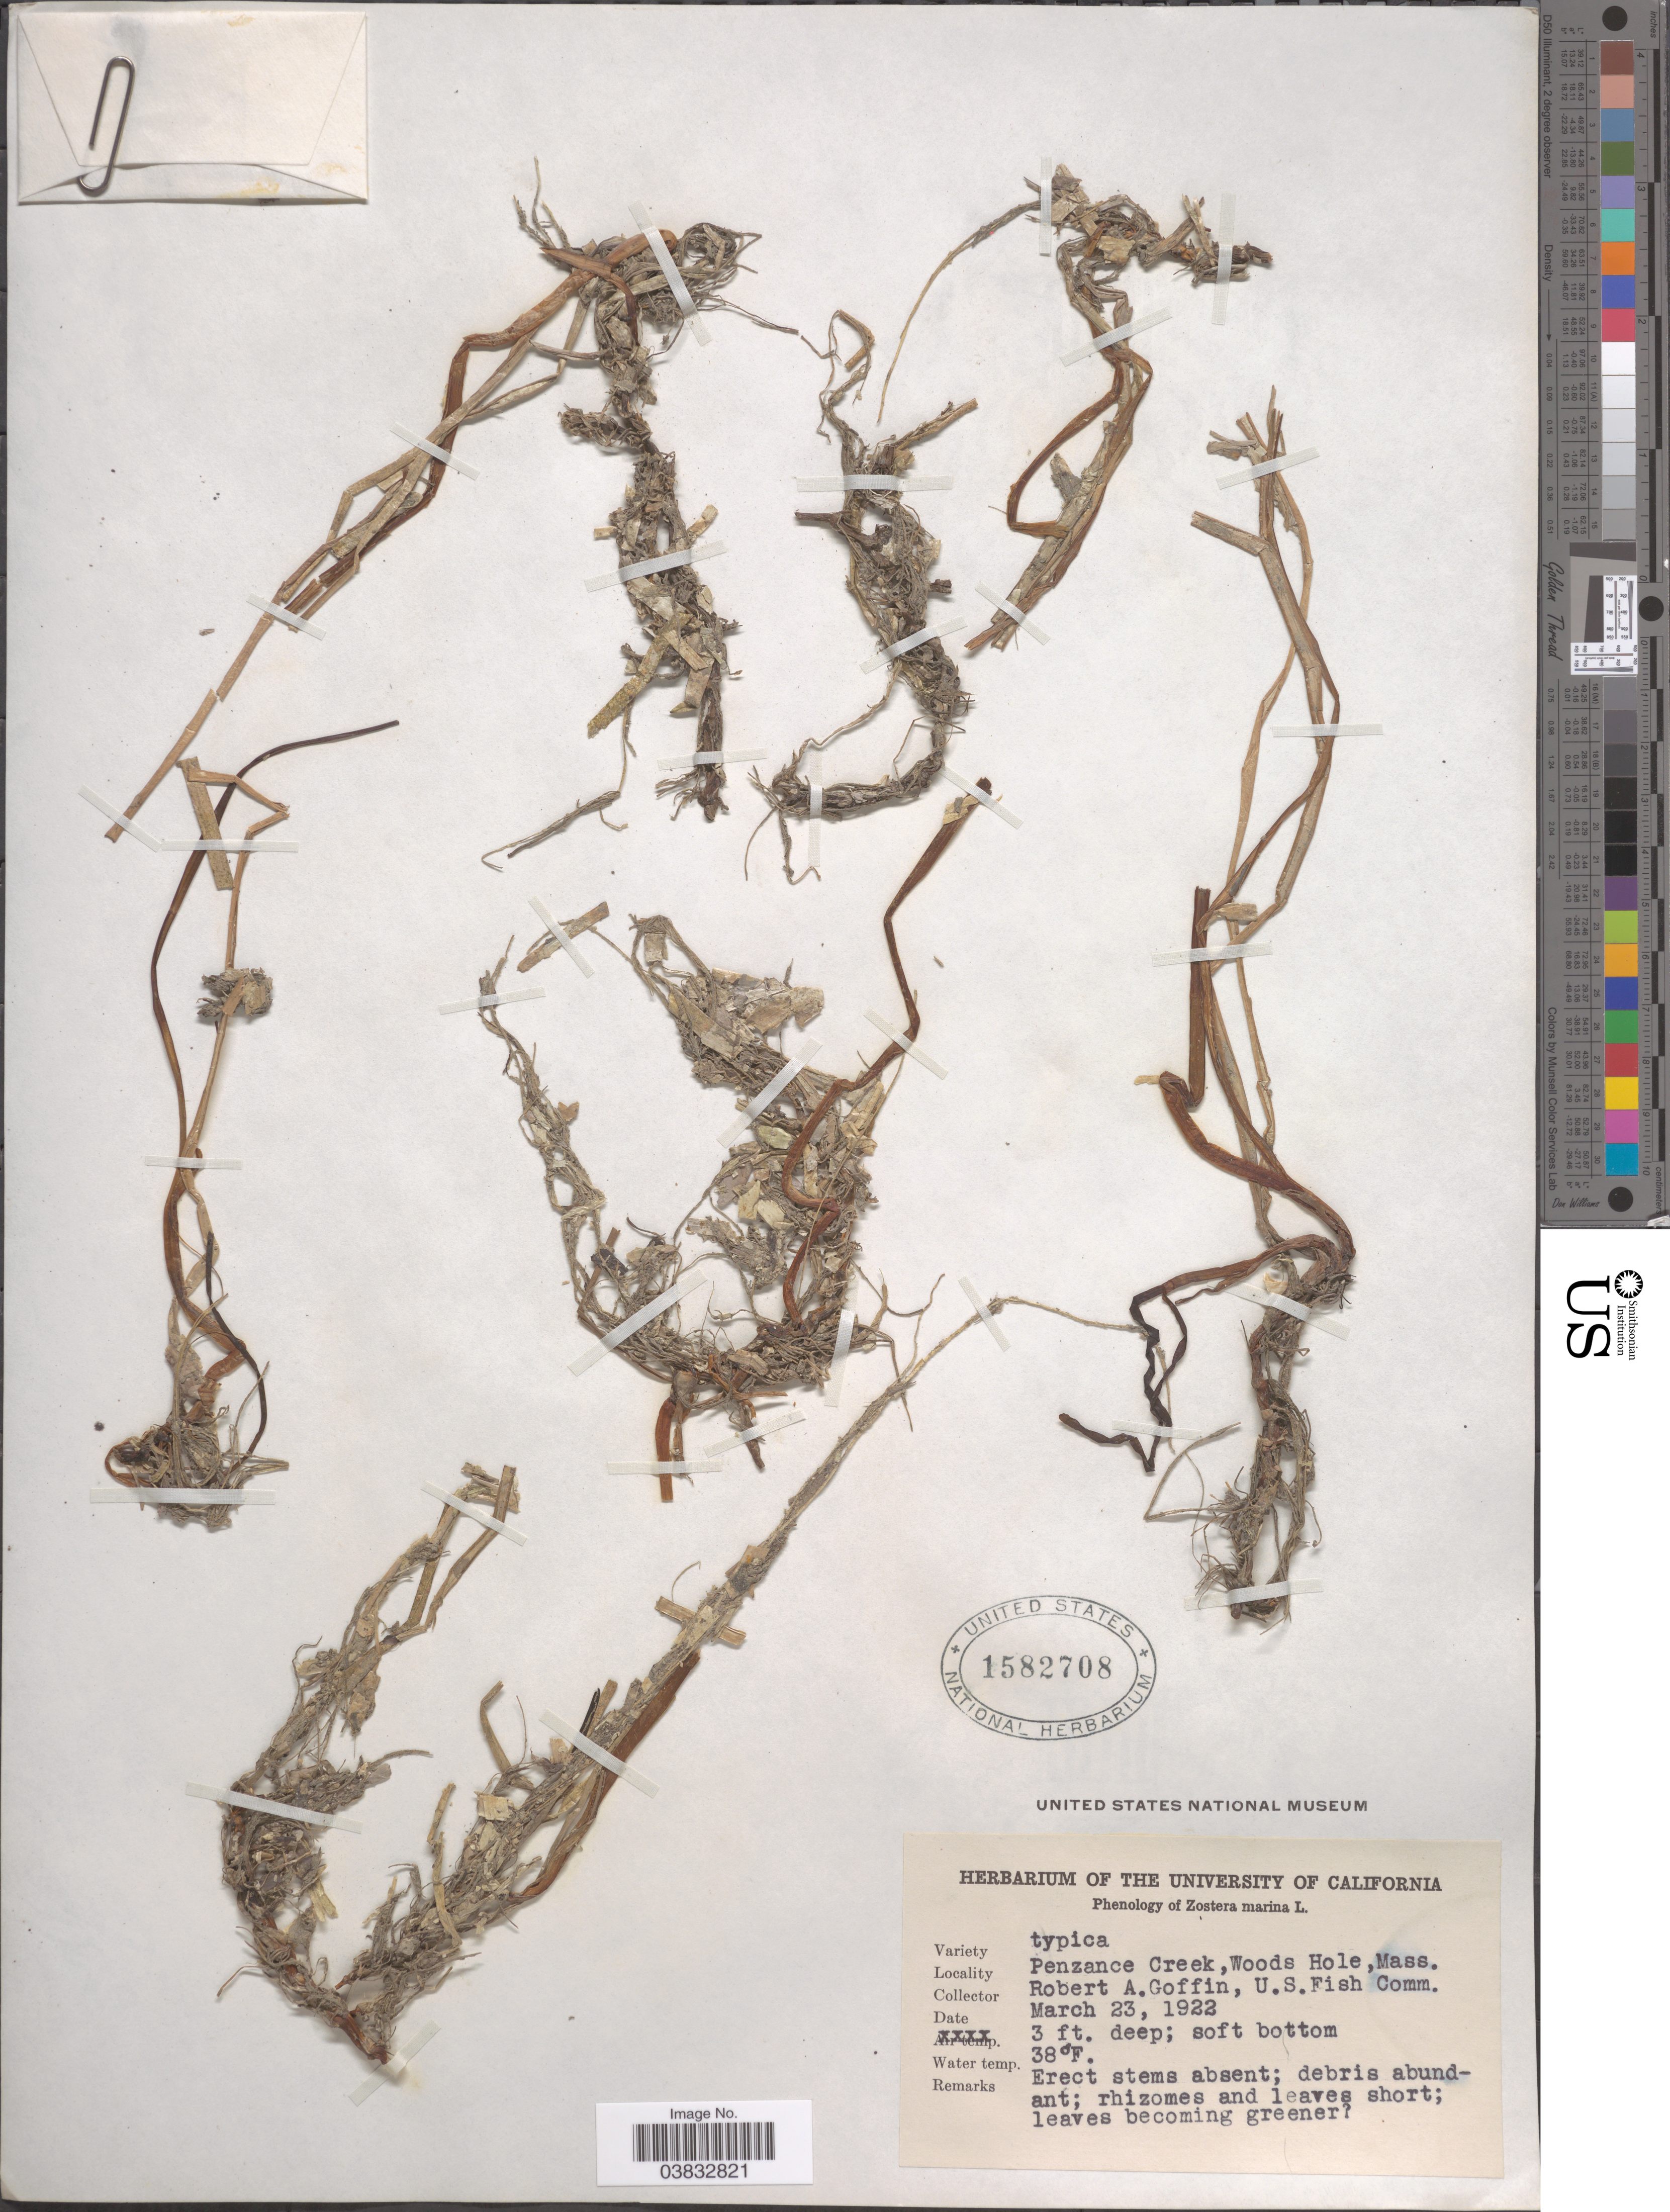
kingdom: Plantae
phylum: Tracheophyta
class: Liliopsida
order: Alismatales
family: Zosteraceae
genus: Zostera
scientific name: Zostera marina var. typica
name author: L.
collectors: R. Goffin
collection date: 1922-03-23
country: United States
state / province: Massachusetts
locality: Penzance Creek, Woods Hole.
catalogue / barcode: US 1582708